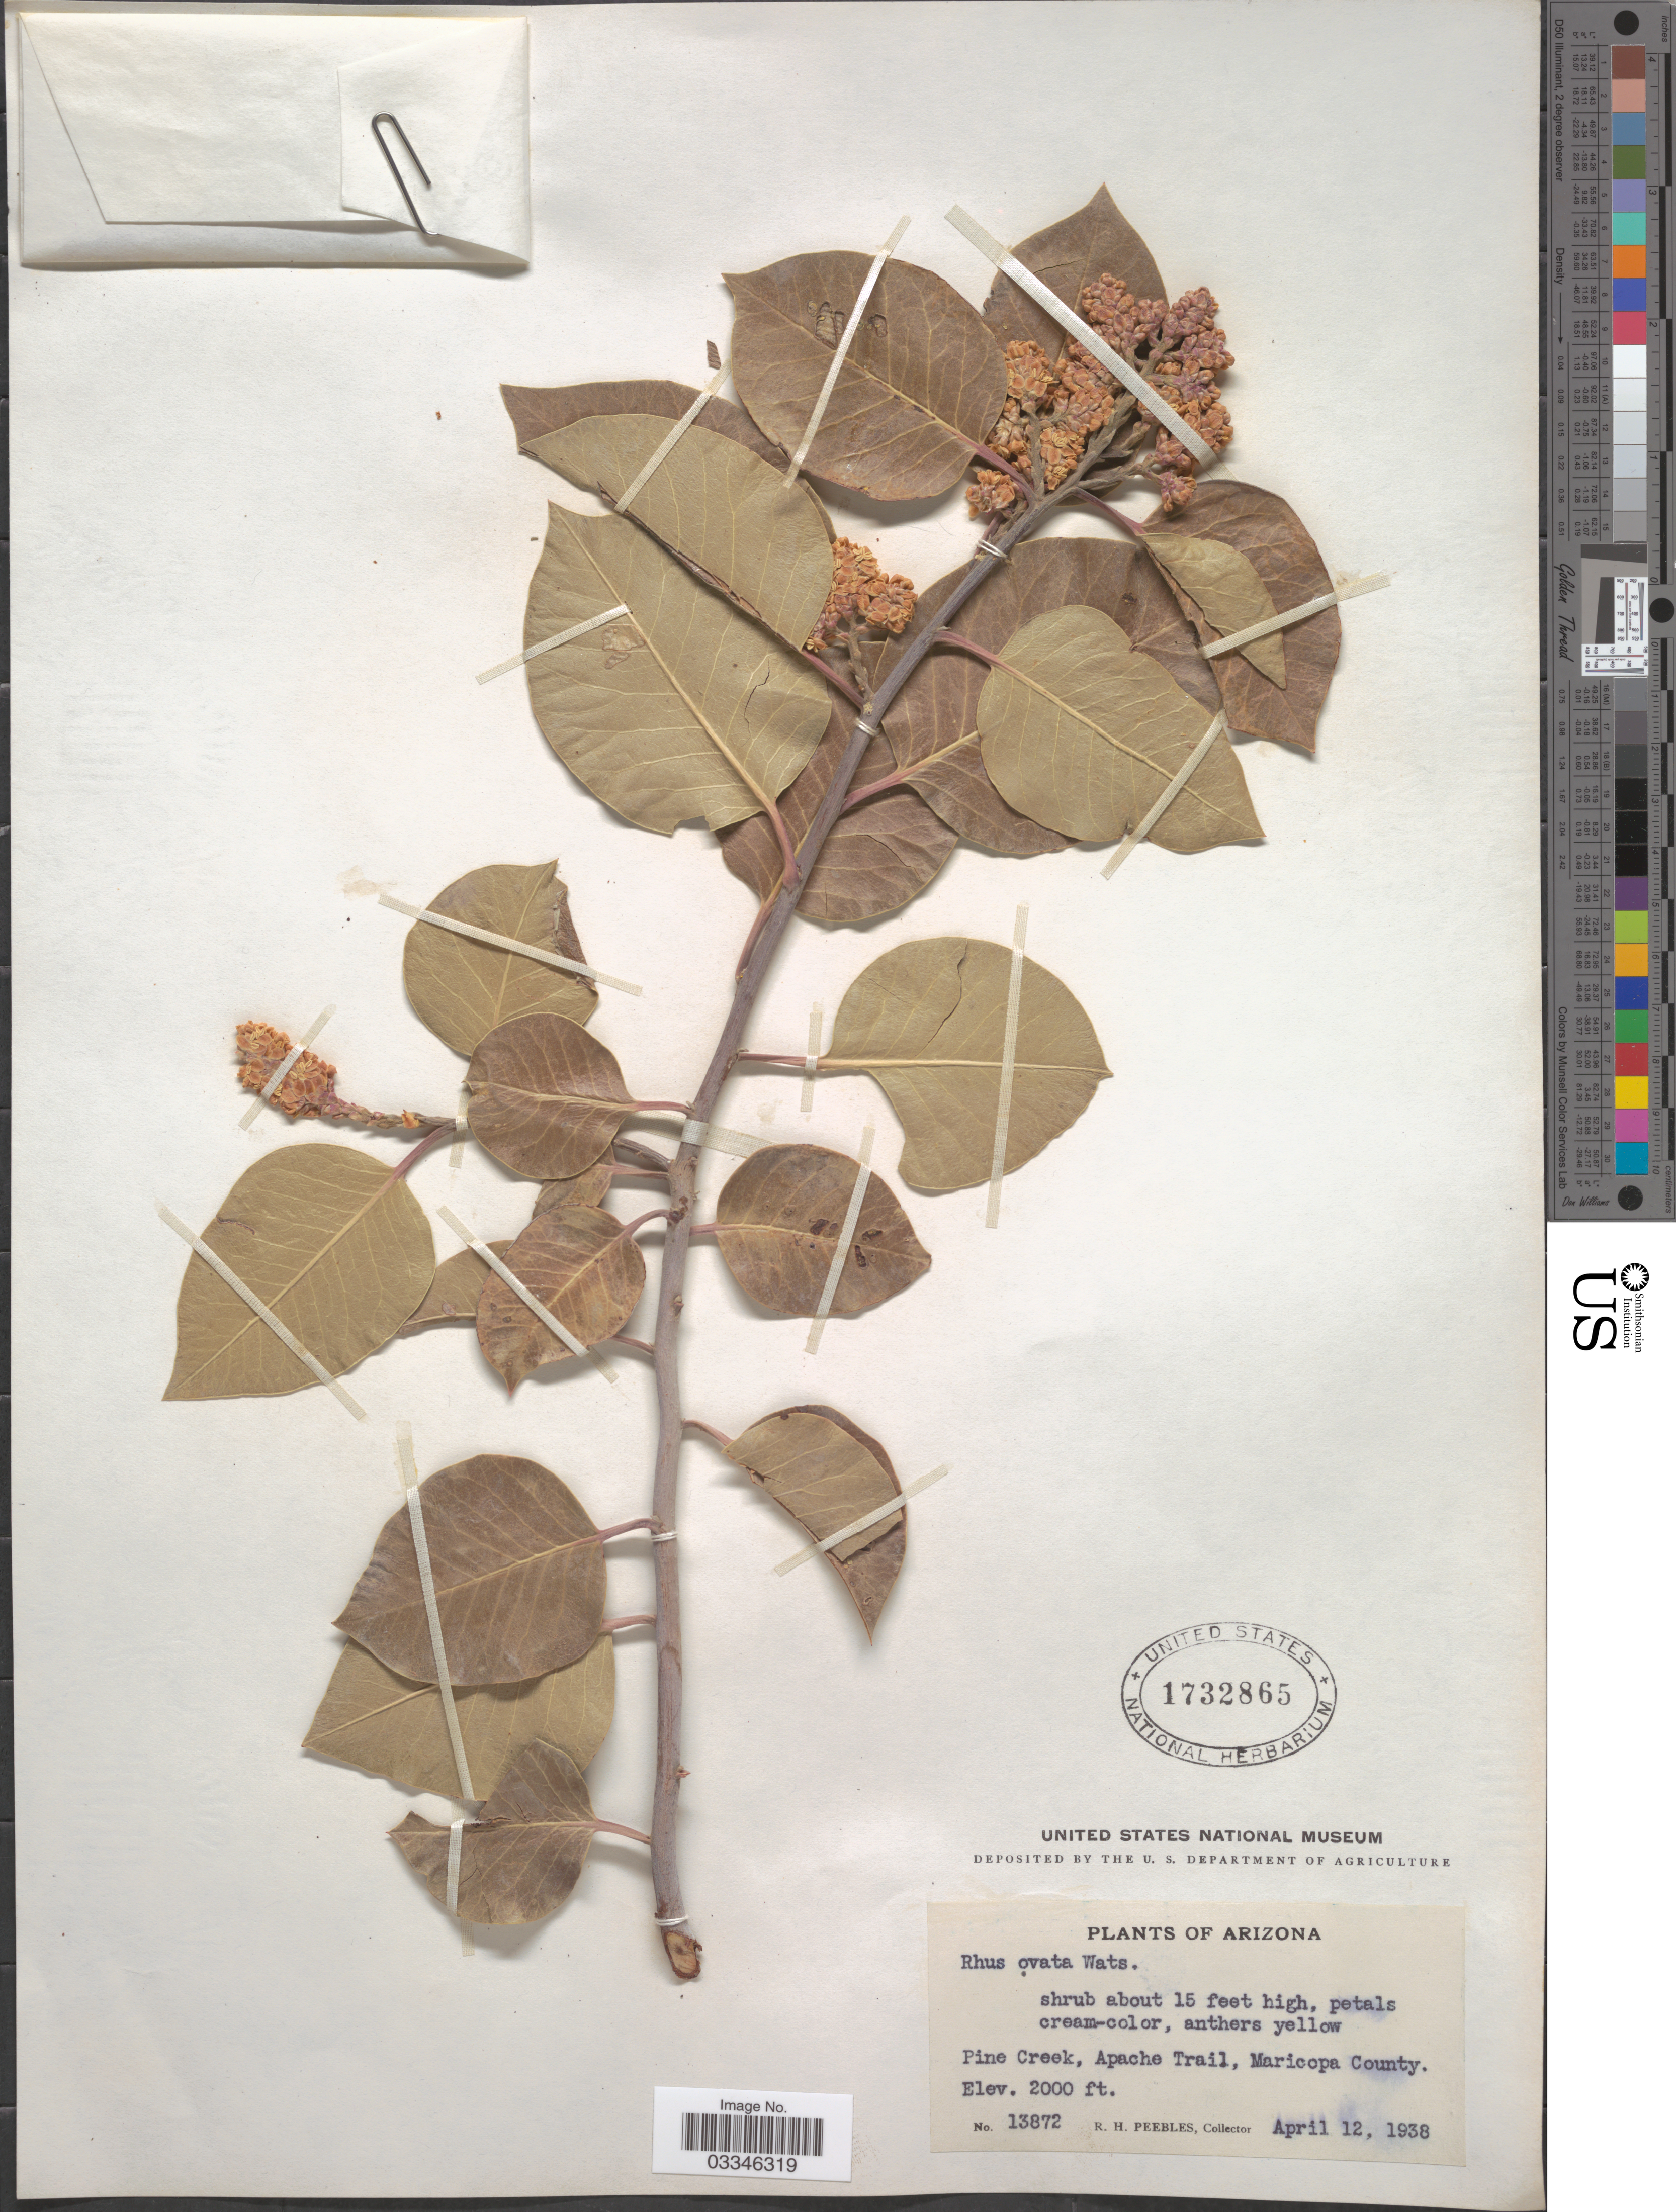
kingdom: Plantae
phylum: Tracheophyta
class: Magnoliopsida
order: Sapindales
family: Anacardiaceae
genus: Rhus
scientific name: Rhus ovata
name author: S. Watson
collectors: R. H. Peebles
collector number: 13872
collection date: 1938-04-12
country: United States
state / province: Arizona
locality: Pine Creek, Apache Trail, Maricopa County.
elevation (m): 610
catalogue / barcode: US 1732865